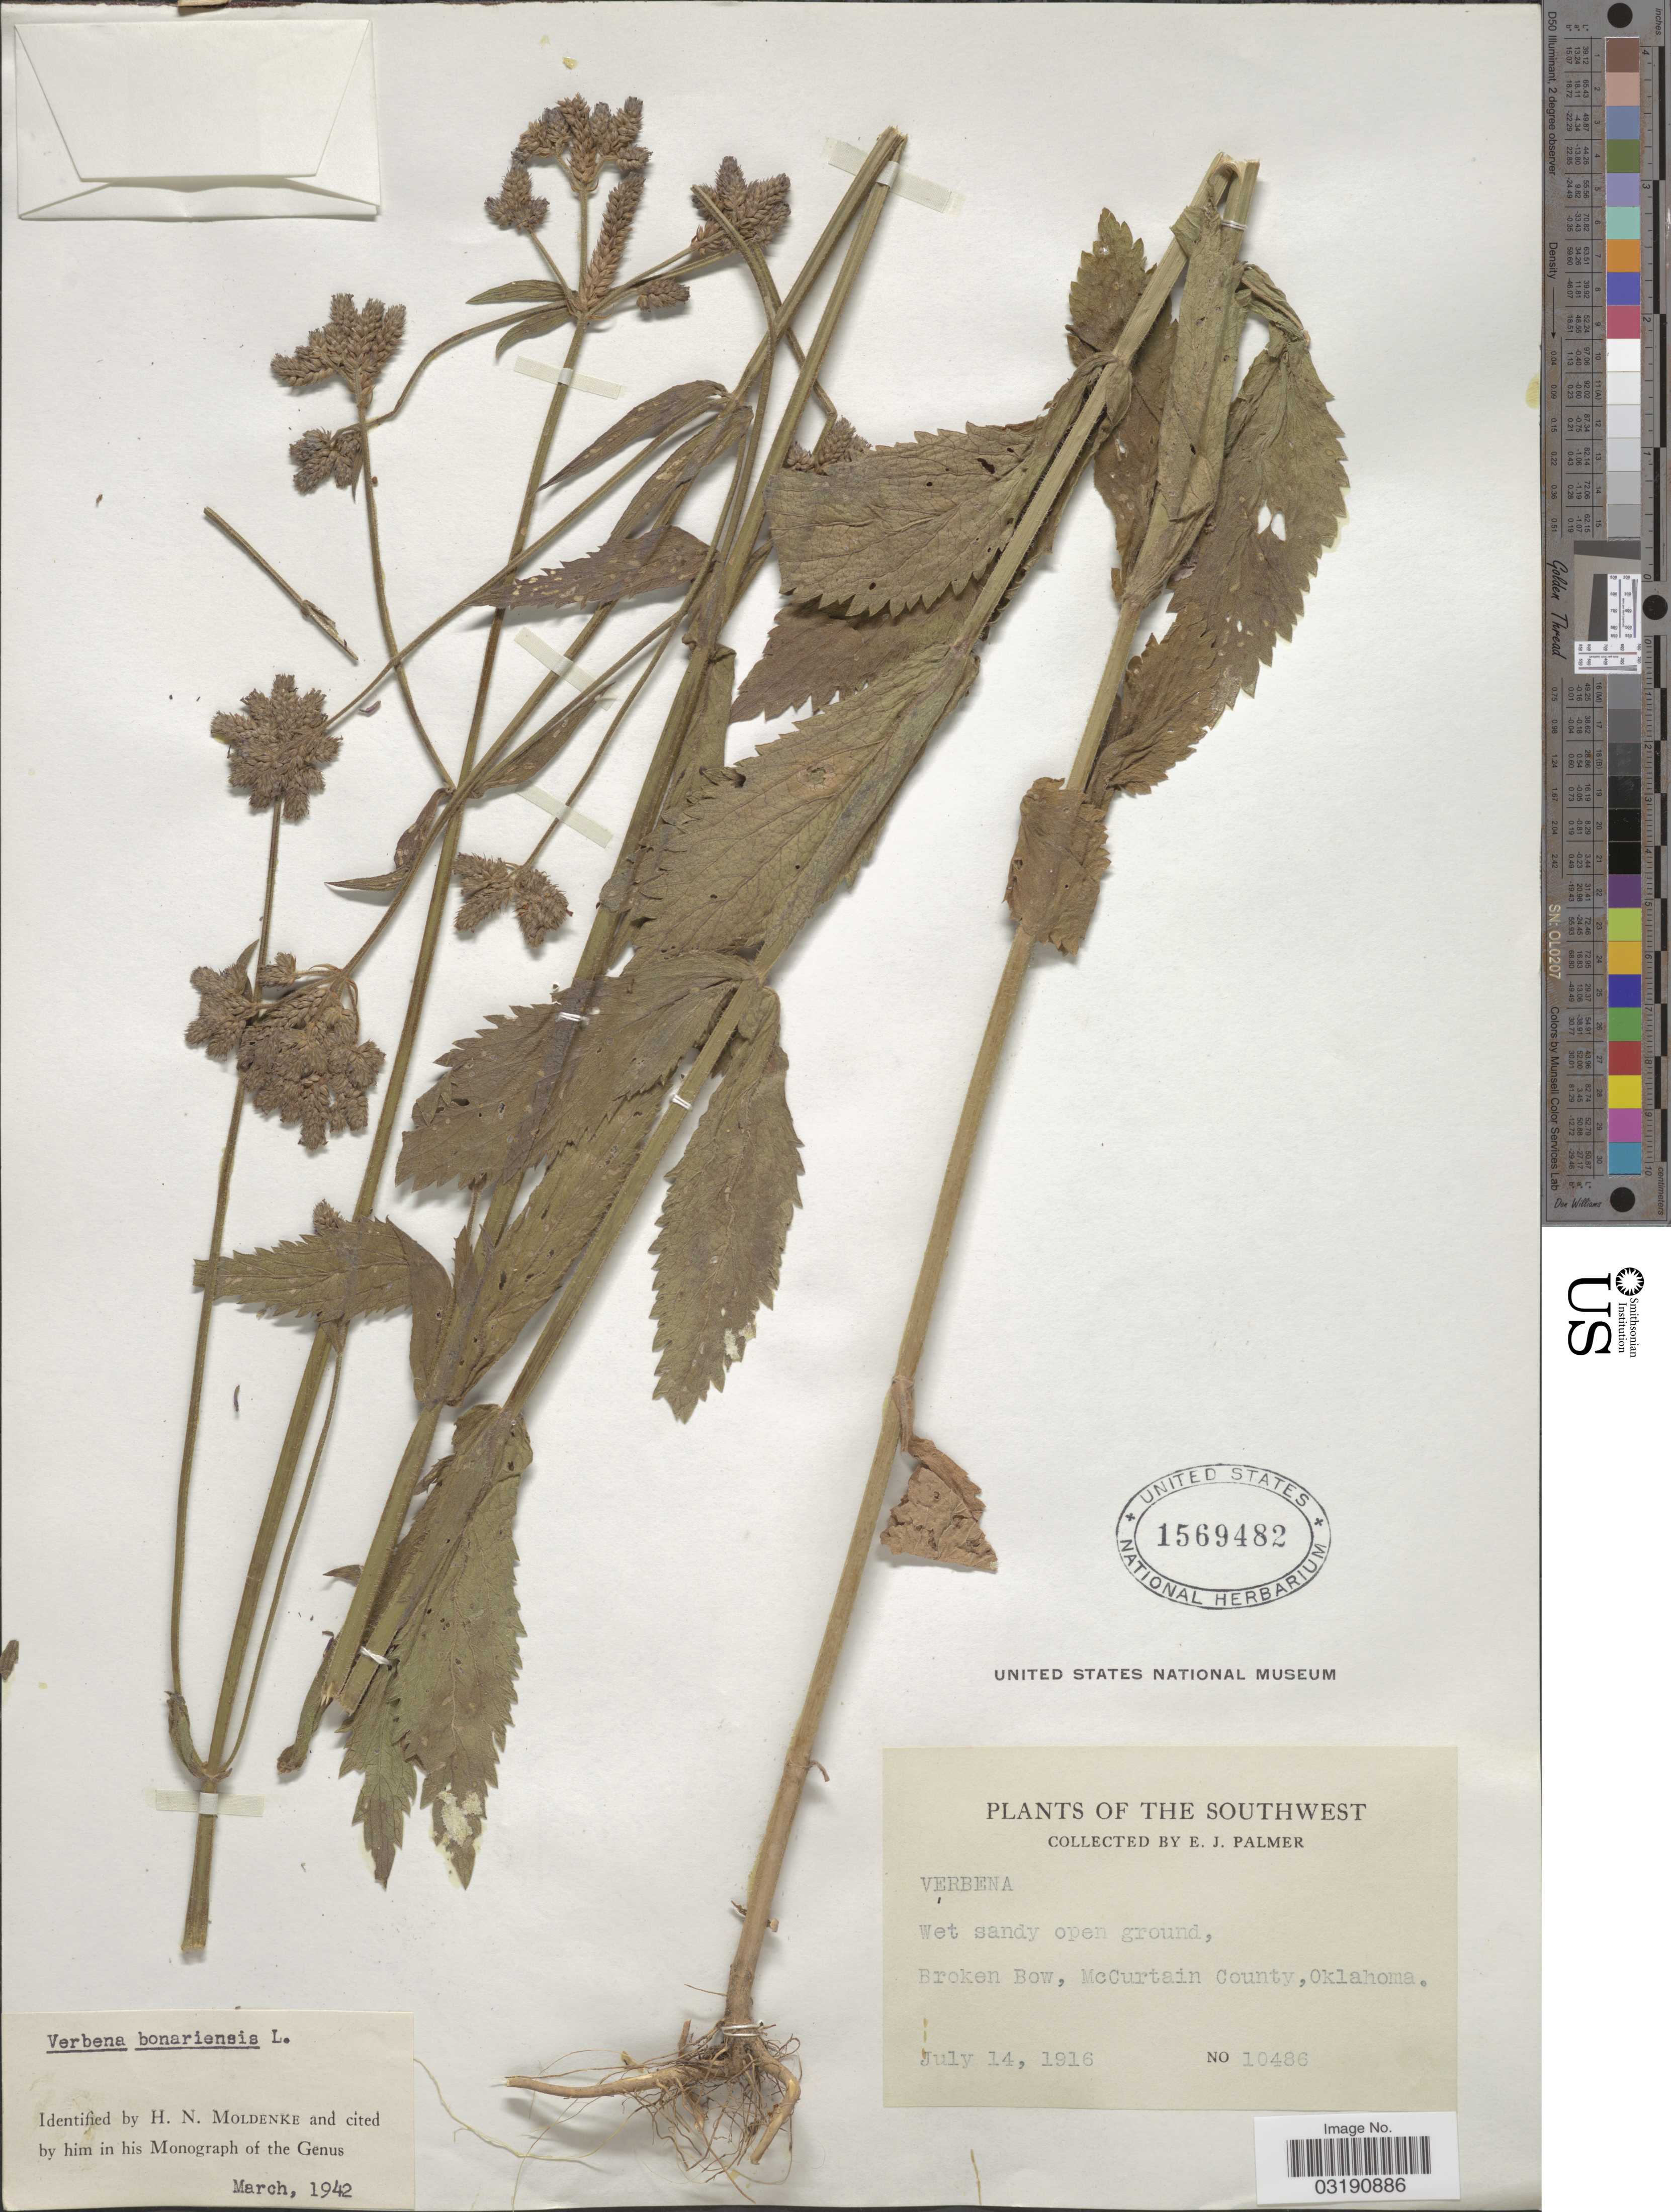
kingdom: Plantae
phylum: Tracheophyta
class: Magnoliopsida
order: Lamiales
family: Verbenaceae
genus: Verbena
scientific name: Verbena bonariensis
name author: L.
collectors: E. J. Palmer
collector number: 10486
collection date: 1916-07-14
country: United States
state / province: Oklahoma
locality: The Southwest. Broken Bow, McCurtain County.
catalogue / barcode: US 1569482